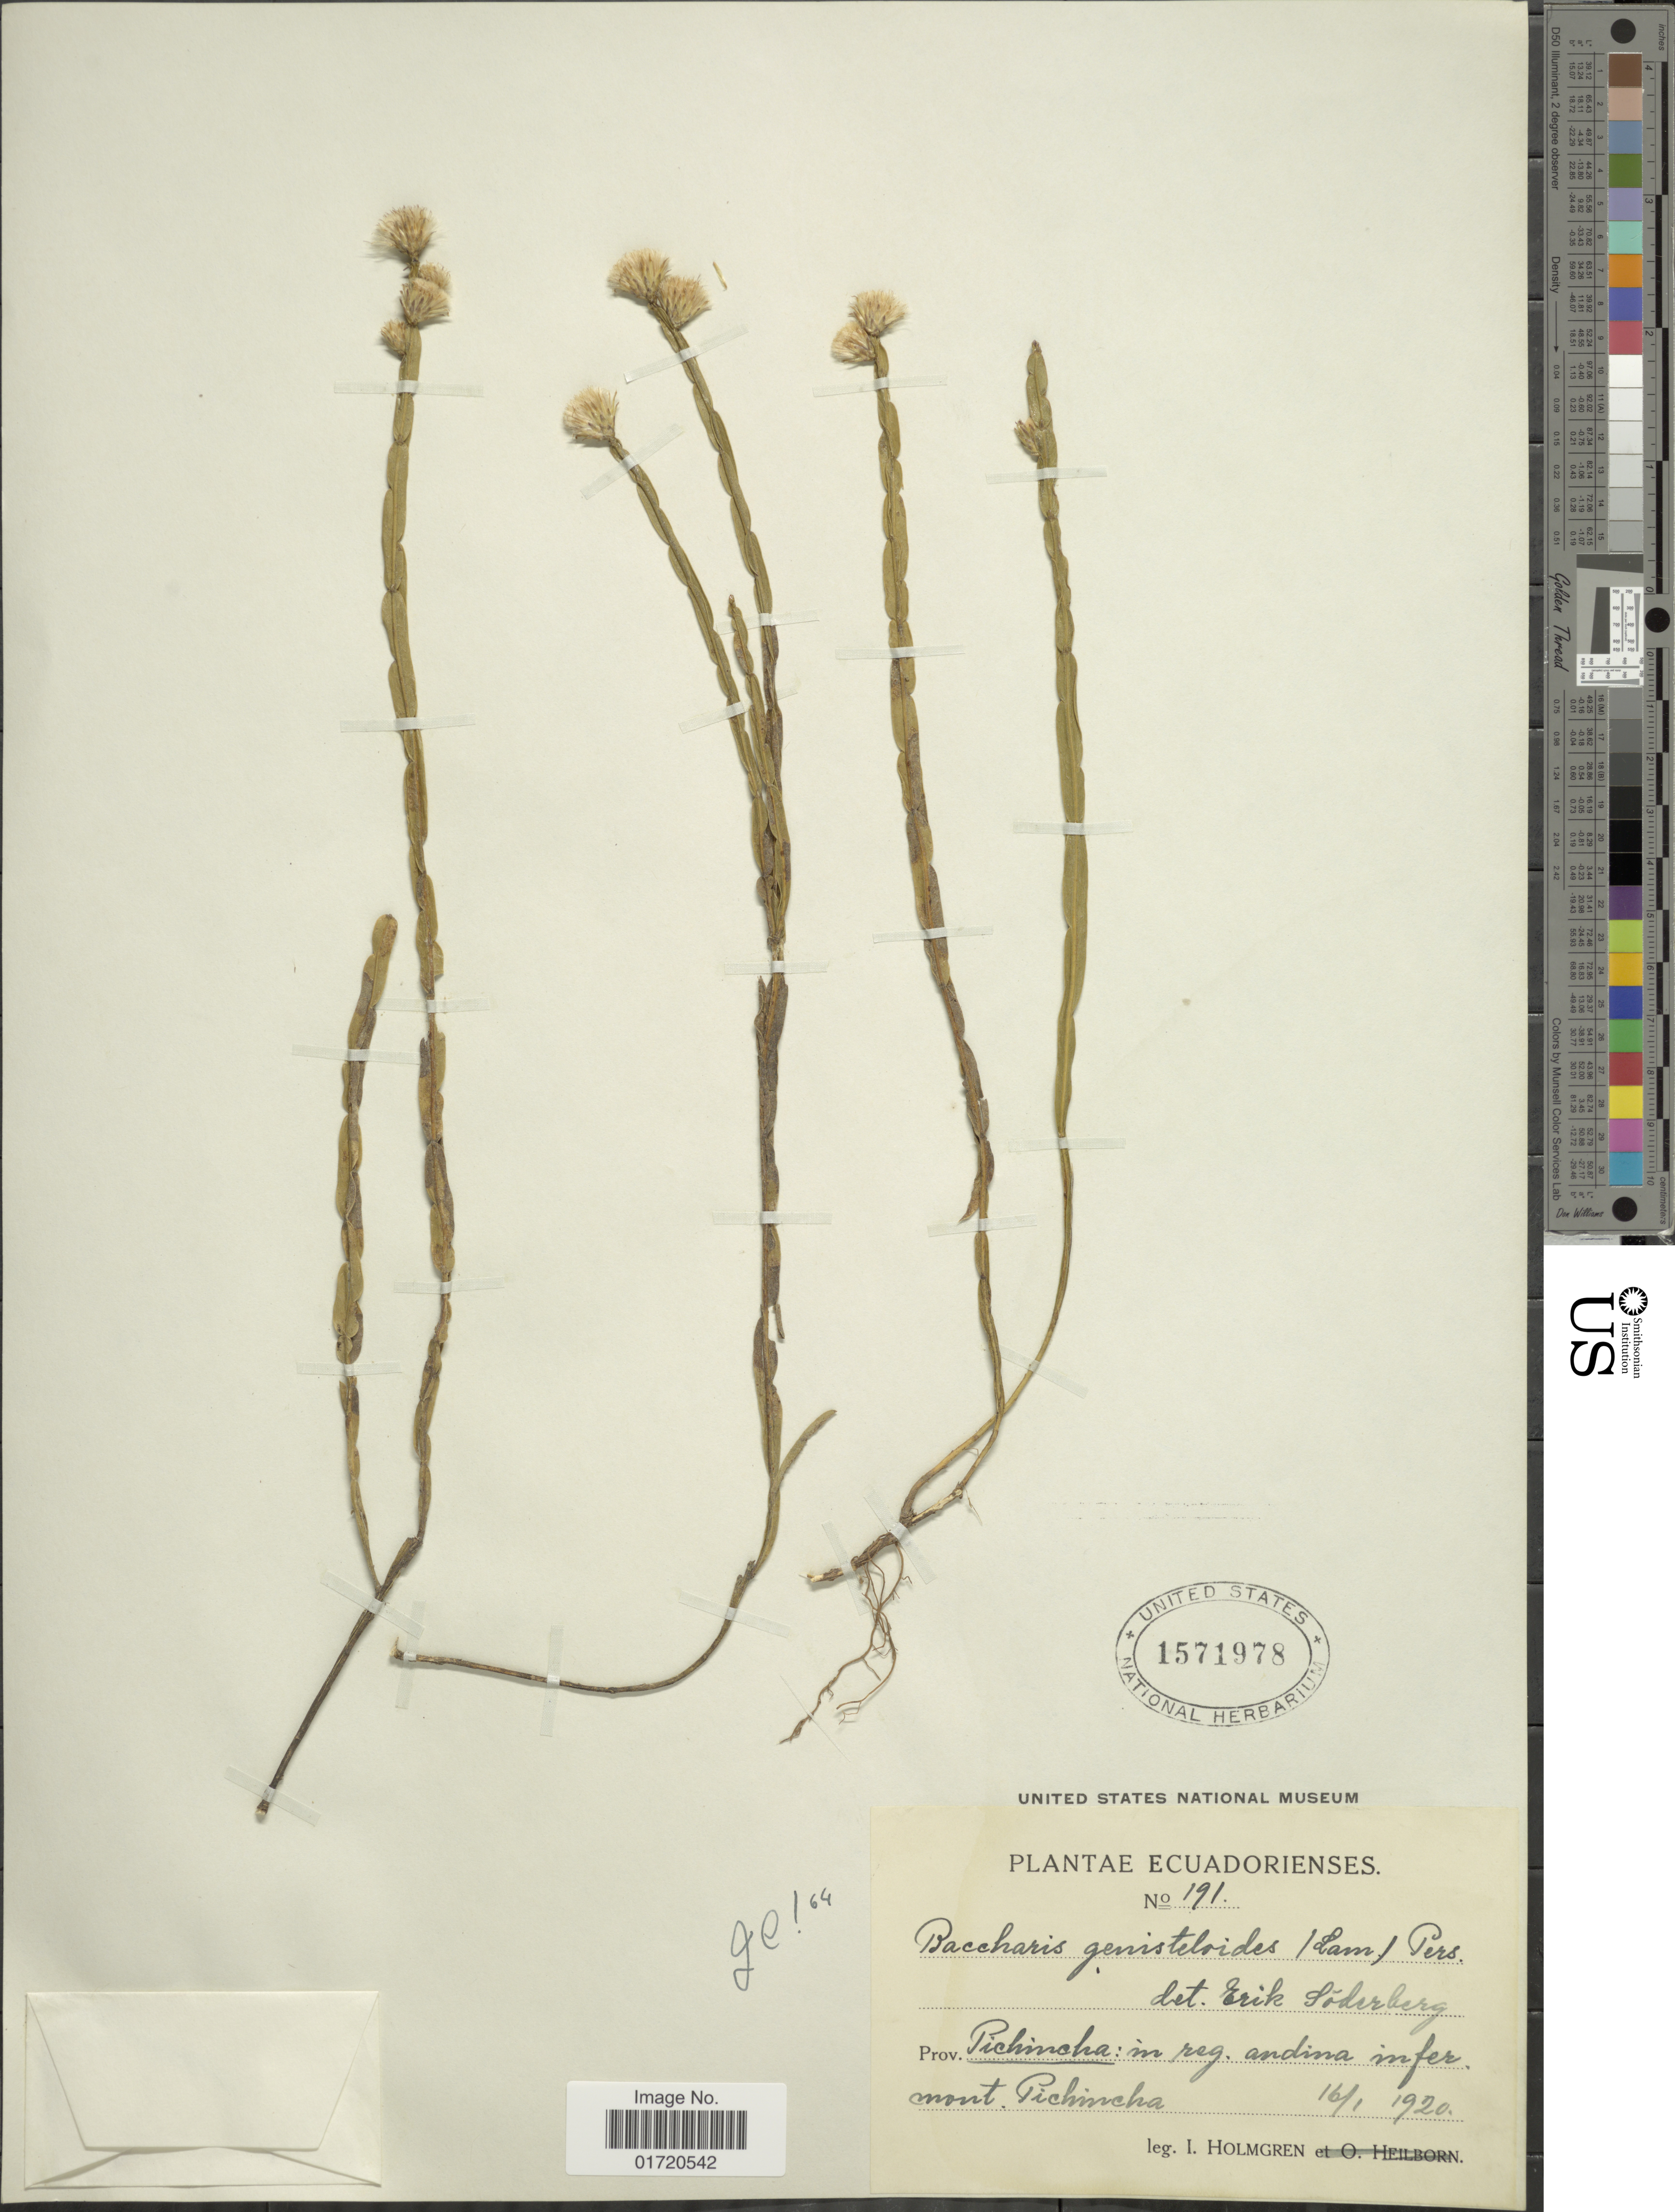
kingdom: Plantae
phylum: Tracheophyta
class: Magnoliopsida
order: Asterales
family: Asteraceae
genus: Baccharis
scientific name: Baccharis genistelloides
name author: (Lam.) Pers.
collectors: I. Holmgren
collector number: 191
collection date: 1920-01-16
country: Ecuador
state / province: Pichincha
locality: In reg. Andina infer. mont Pichincha.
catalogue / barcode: US 1571978